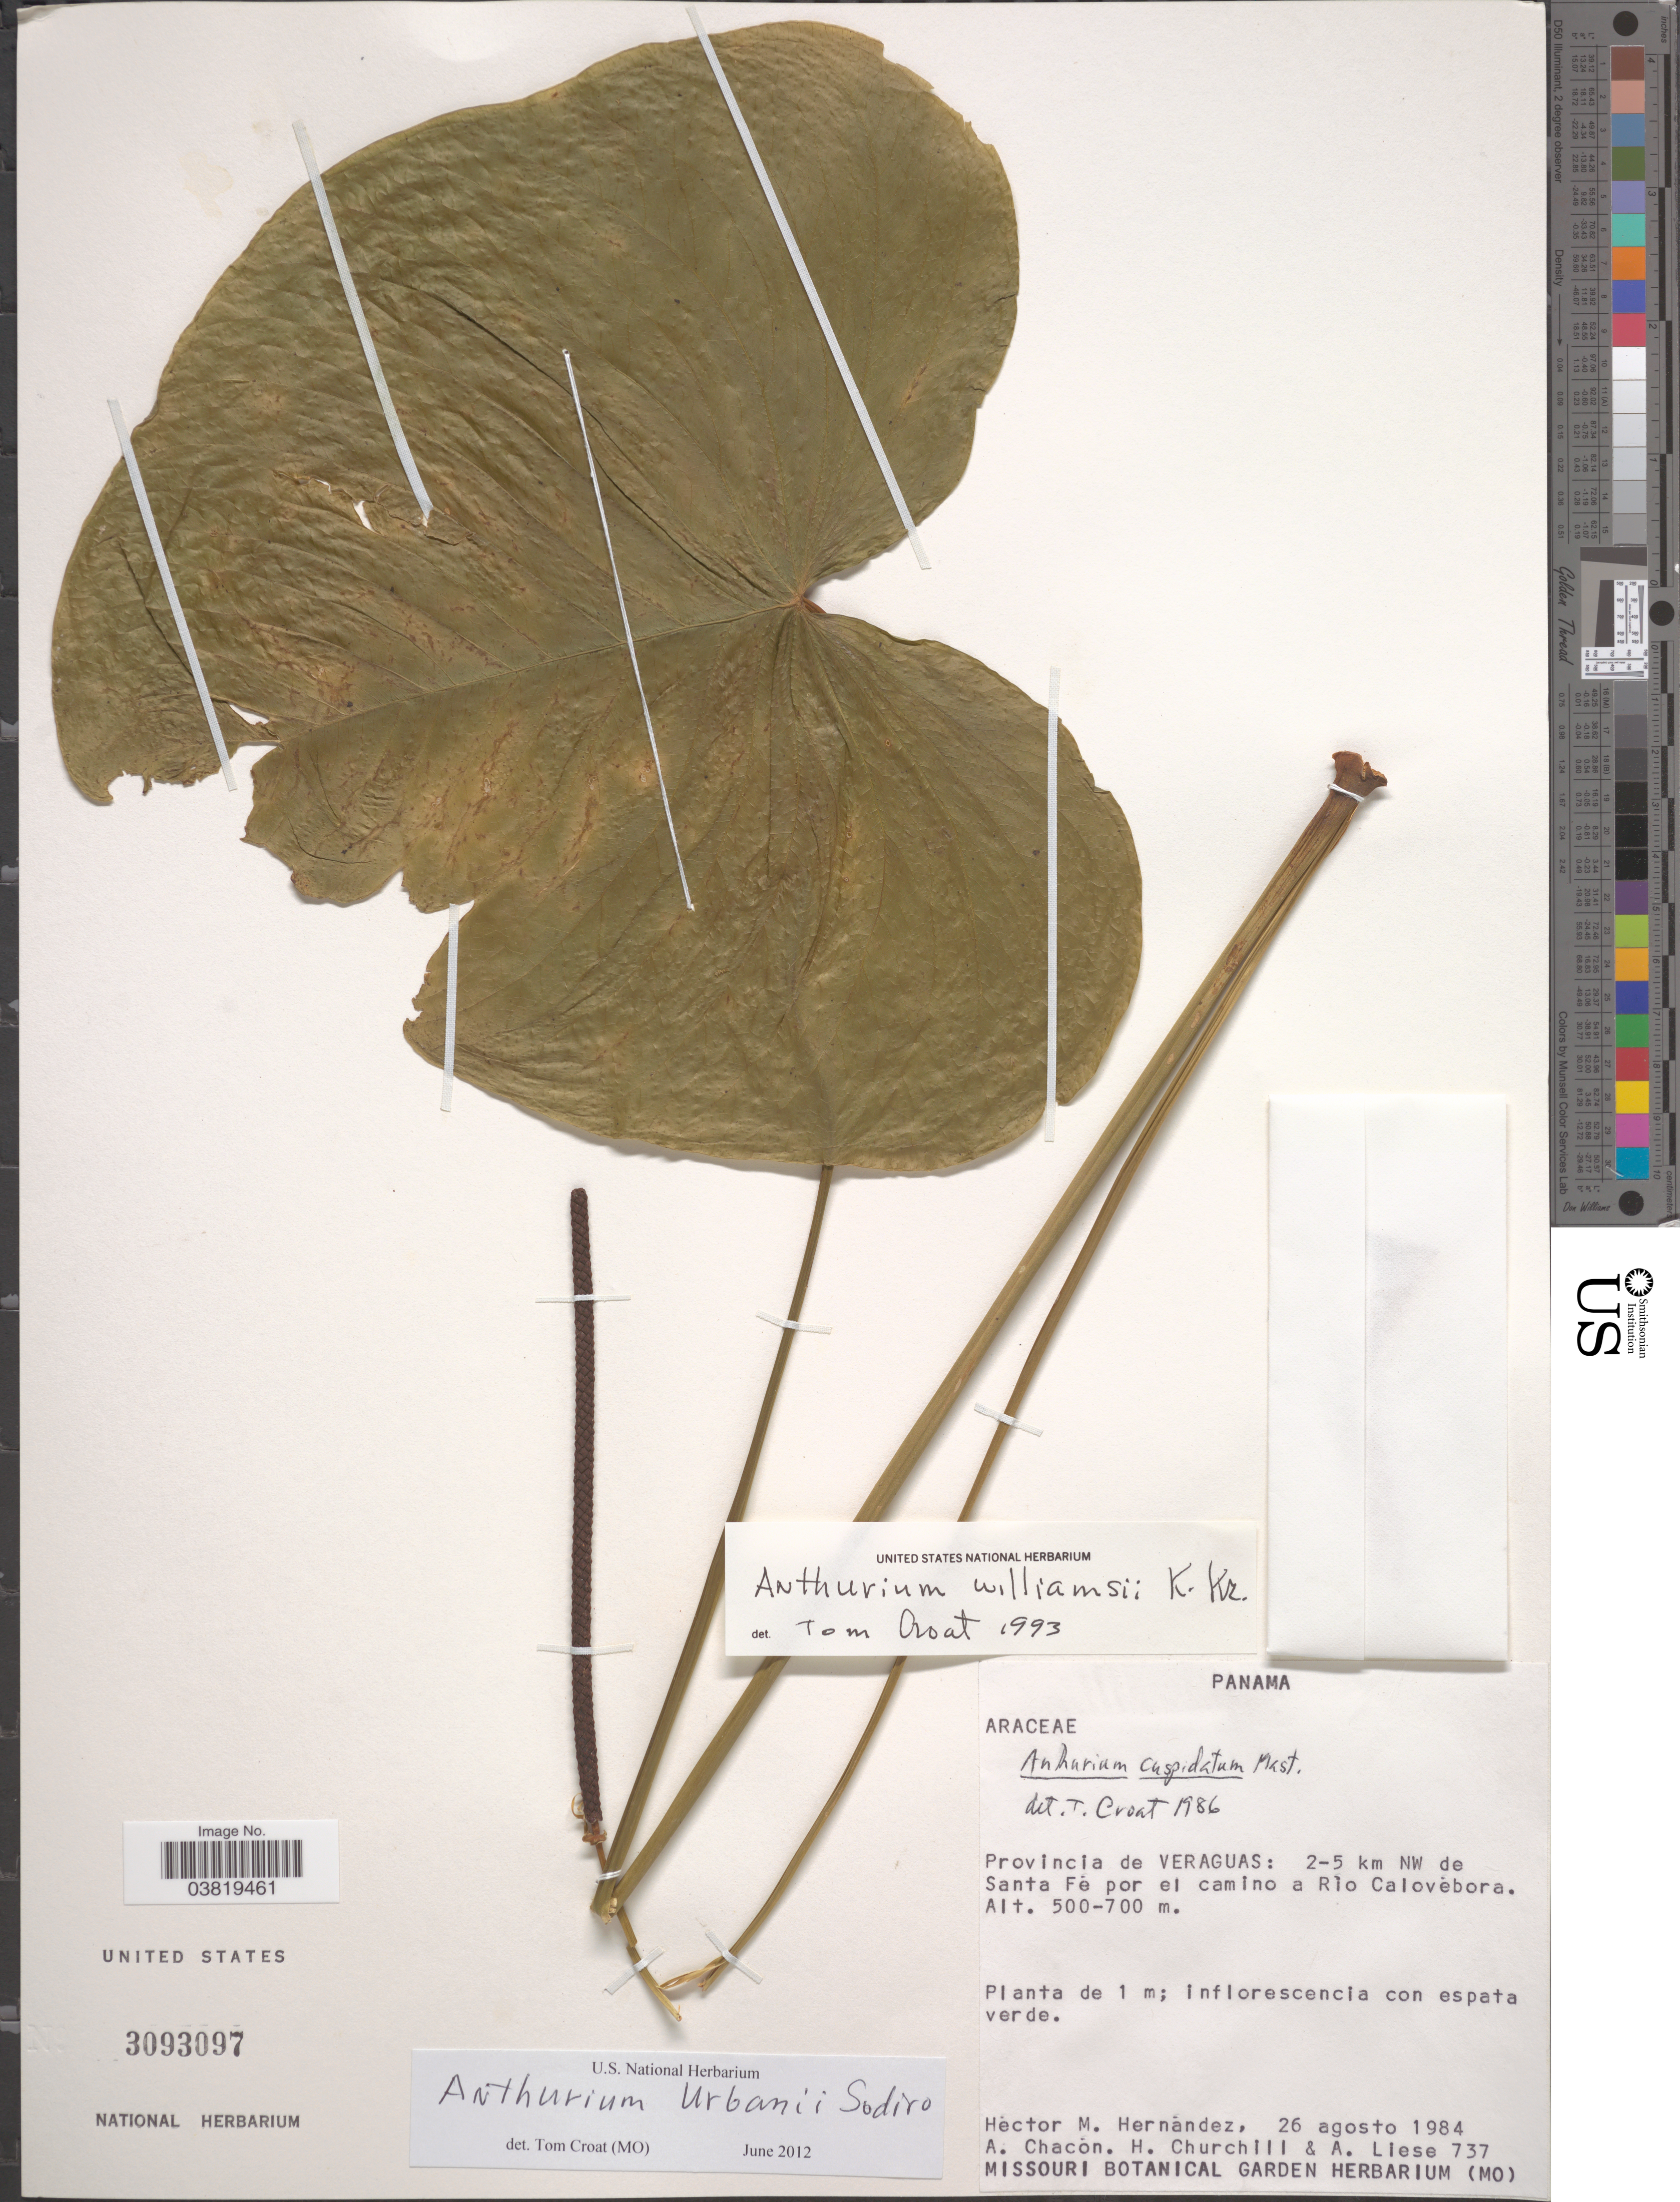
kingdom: Plantae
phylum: Tracheophyta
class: Liliopsida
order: Alismatales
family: Araceae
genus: Anthurium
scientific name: Anthurium urbanii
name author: Sodiro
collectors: H. M. Hernandez, A. Chacon, H. Churchill & A. Liese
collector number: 737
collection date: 1984-08-26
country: Panama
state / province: Veraguas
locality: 2-5 km NW de Santa Fe por el camino a Río Calovebora.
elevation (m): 500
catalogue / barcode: US 3093097